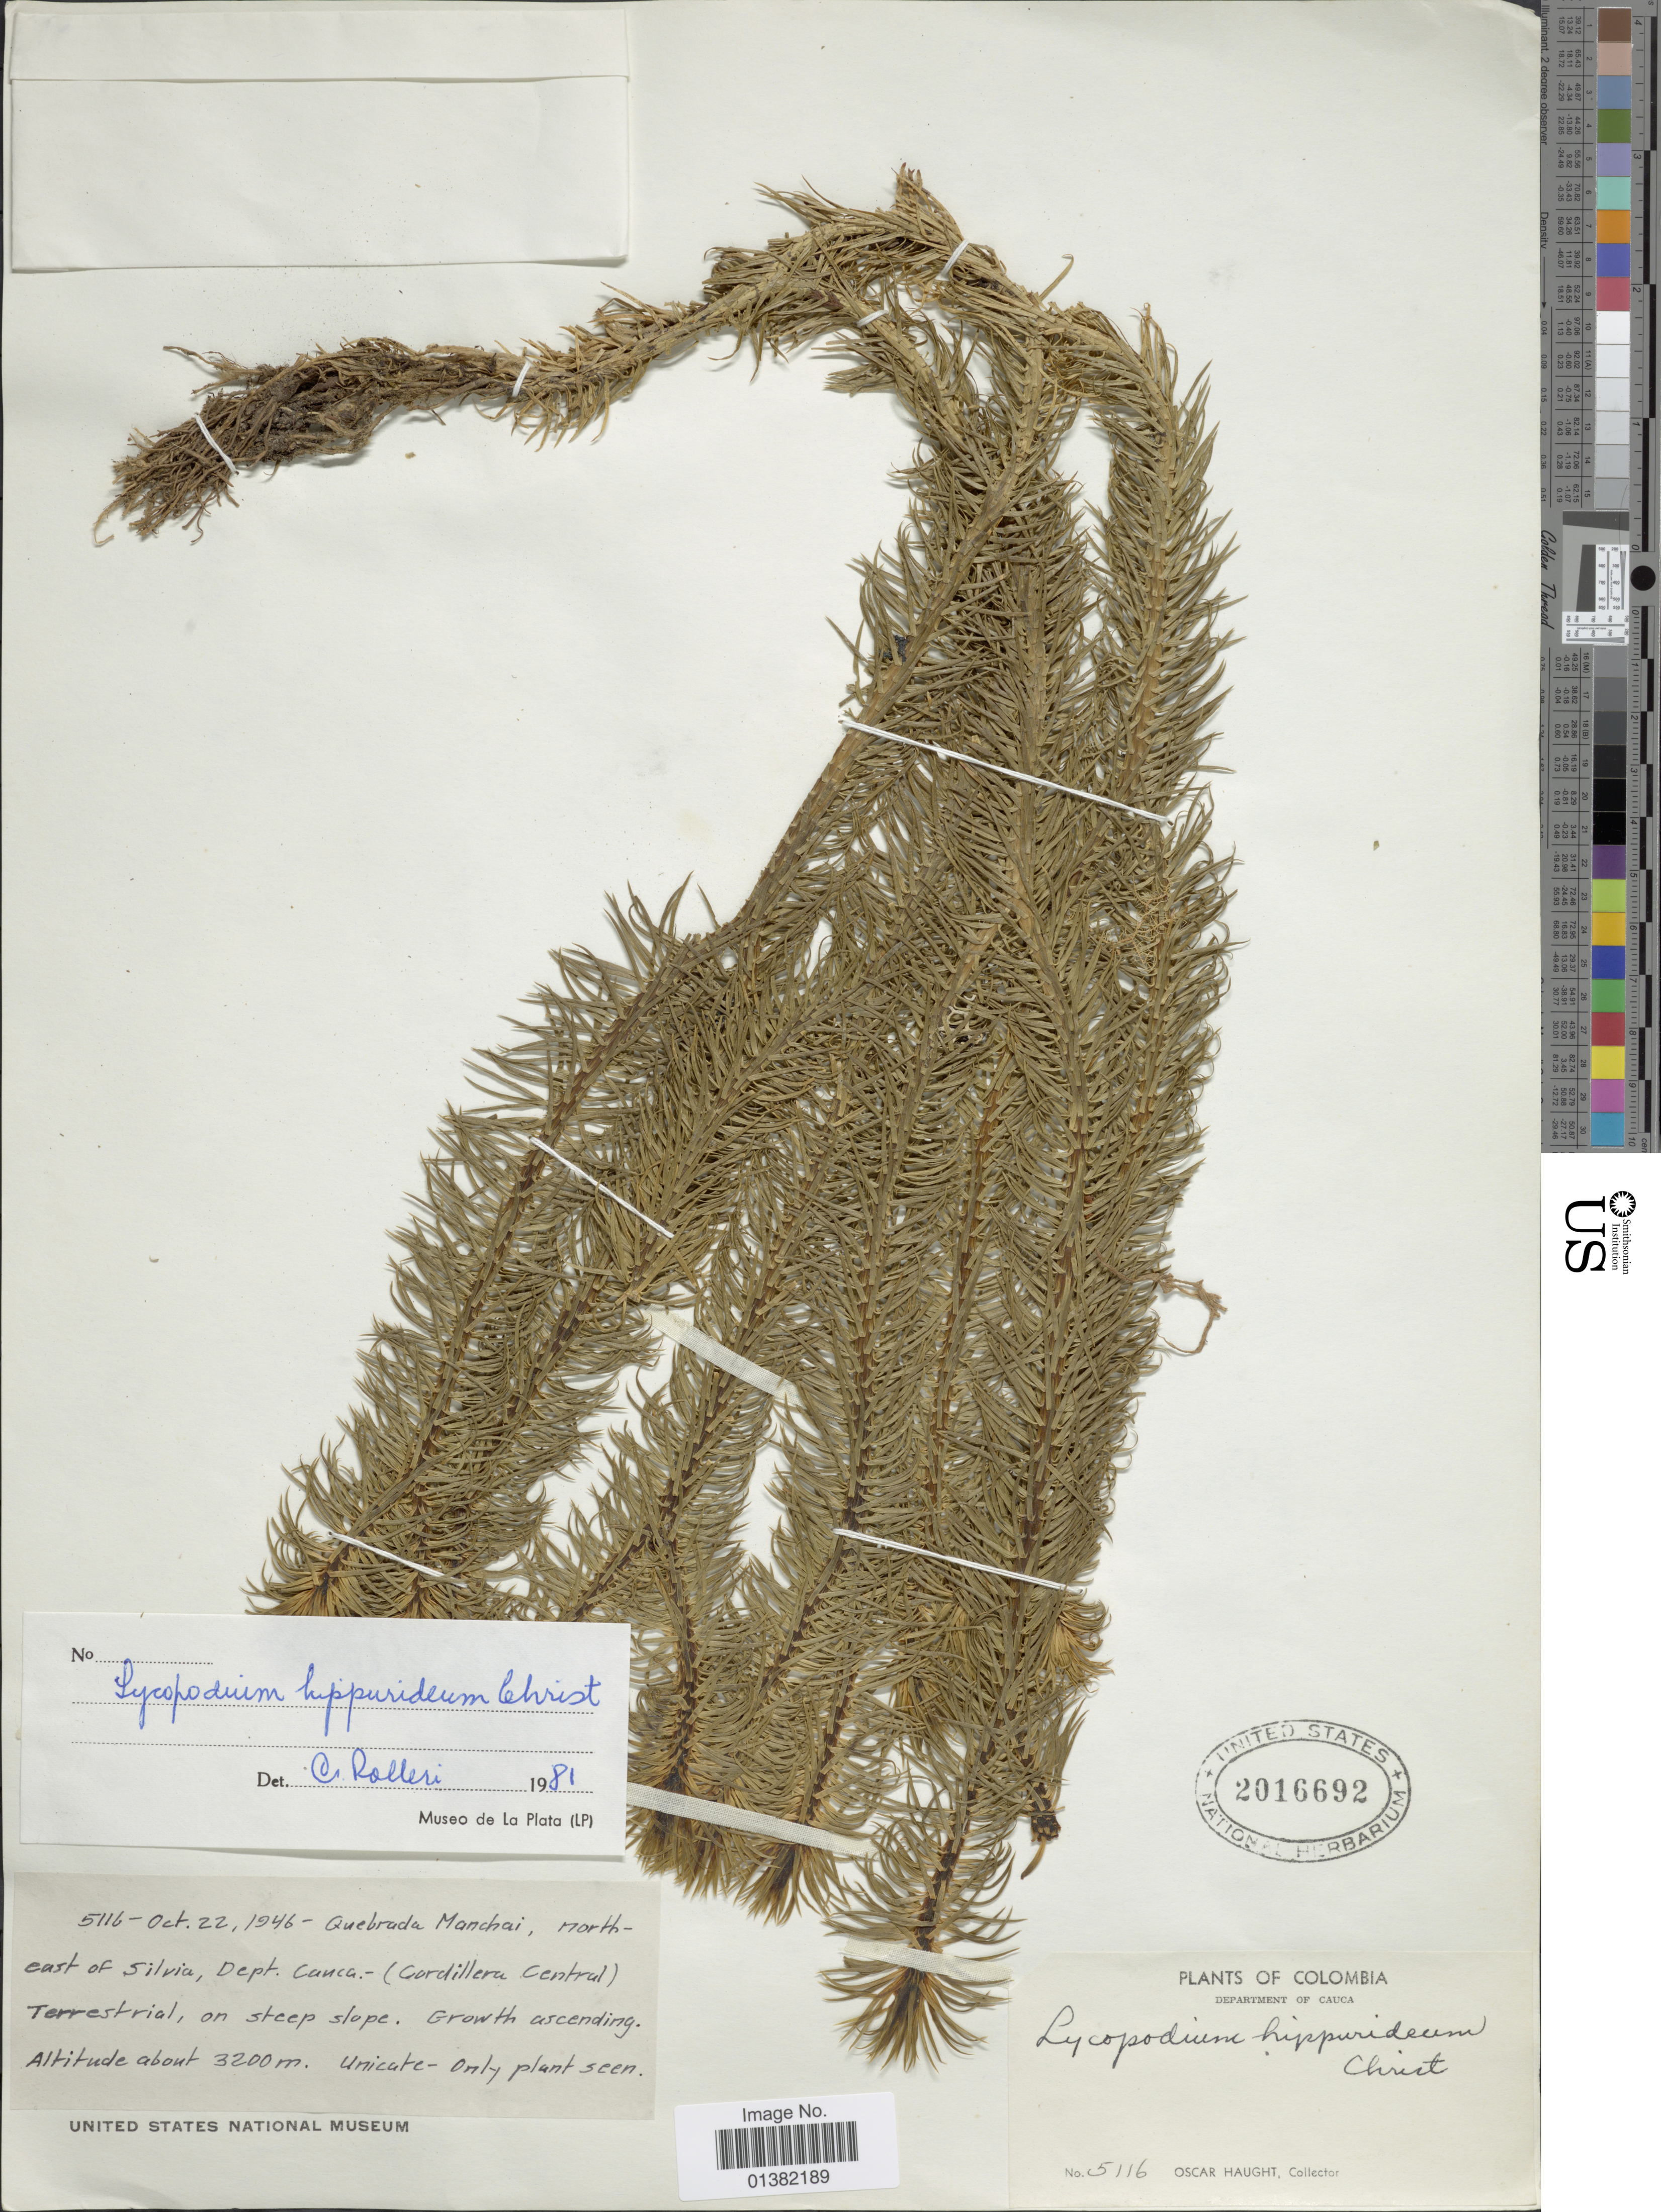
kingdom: Plantae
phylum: Tracheophyta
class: Lycopodiopsida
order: Lycopodiales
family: Lycopodiaceae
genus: Phlegmariurus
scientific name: Phlegmariurus hippurideus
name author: (Christ) B. Øllg.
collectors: O. L. Haught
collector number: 5116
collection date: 1946-10-22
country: Colombia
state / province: Cauca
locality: Quebrada Manchai, northeast of Silvia (Cordillera Central)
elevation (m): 3200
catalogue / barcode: US 2016692